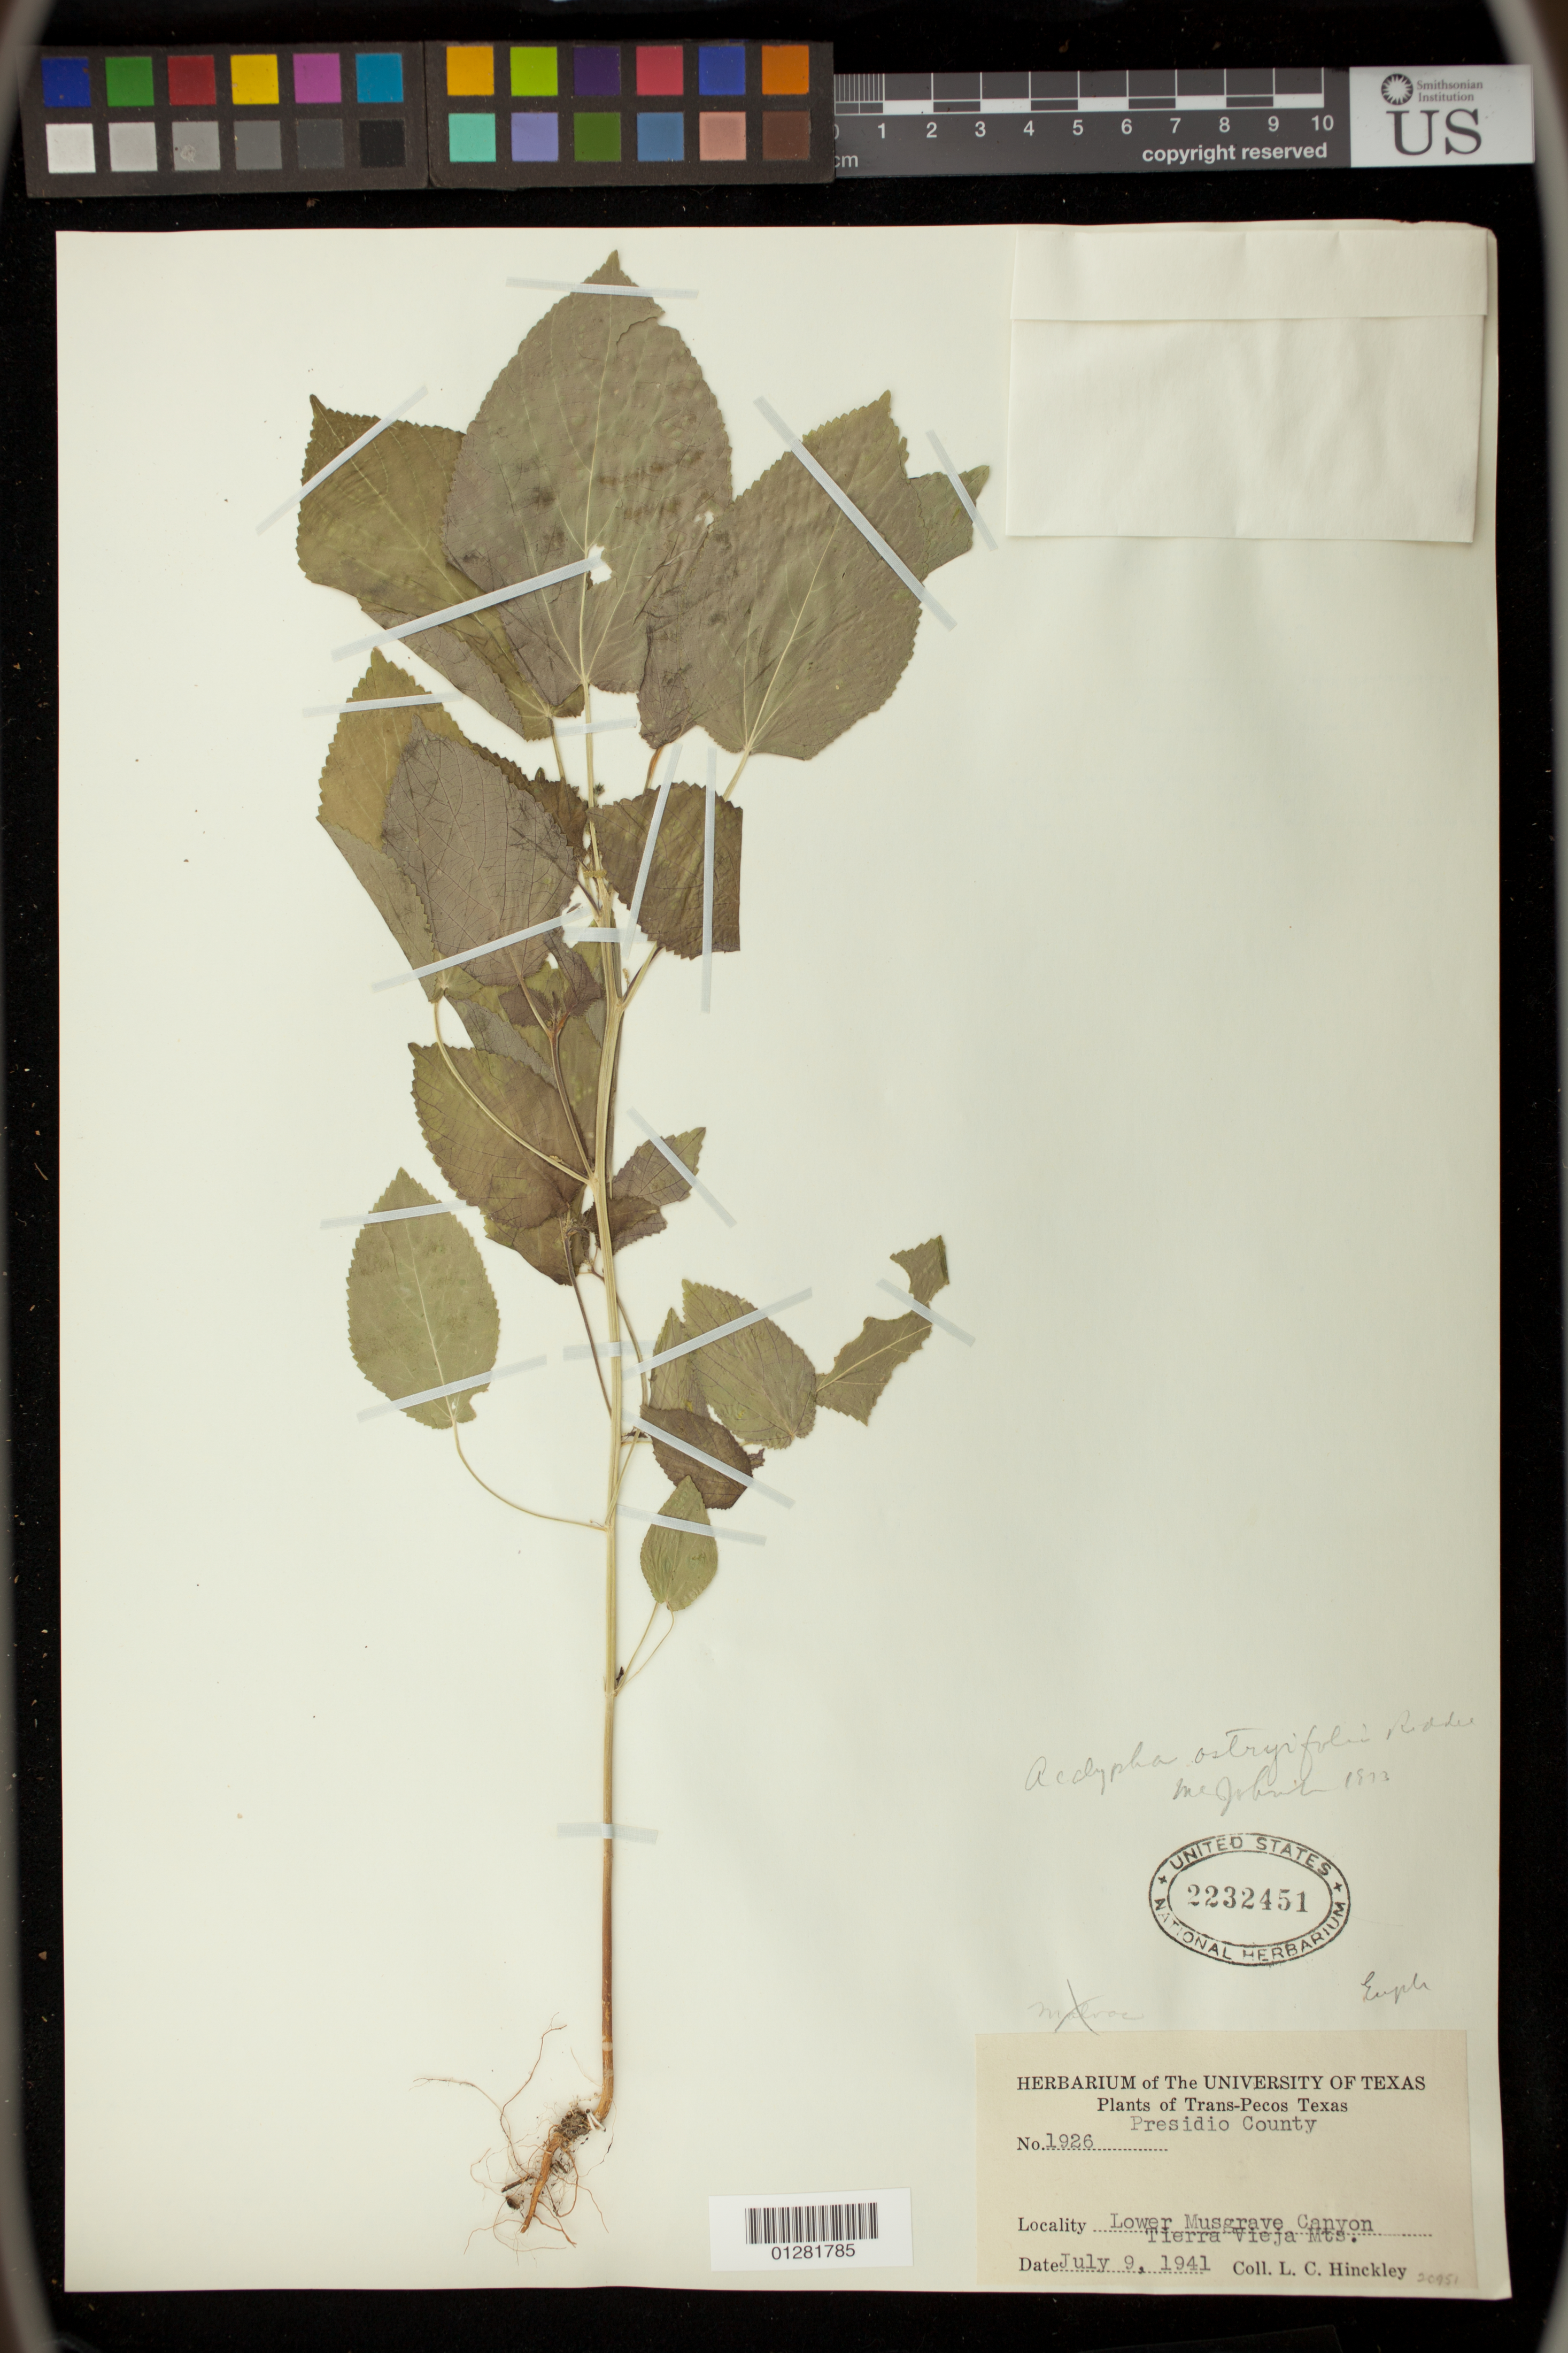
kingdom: Plantae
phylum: Tracheophyta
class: Magnoliopsida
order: Malpighiales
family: Euphorbiaceae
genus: Acalypha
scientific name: Acalypha ostryifolia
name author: Ridd.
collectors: L. Hinckley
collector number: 20951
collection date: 1941-07-09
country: United States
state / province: Texas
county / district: Presidio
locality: Lower Musgrave Canyon. Tierra Vieja Mts.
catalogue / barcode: US 2232451